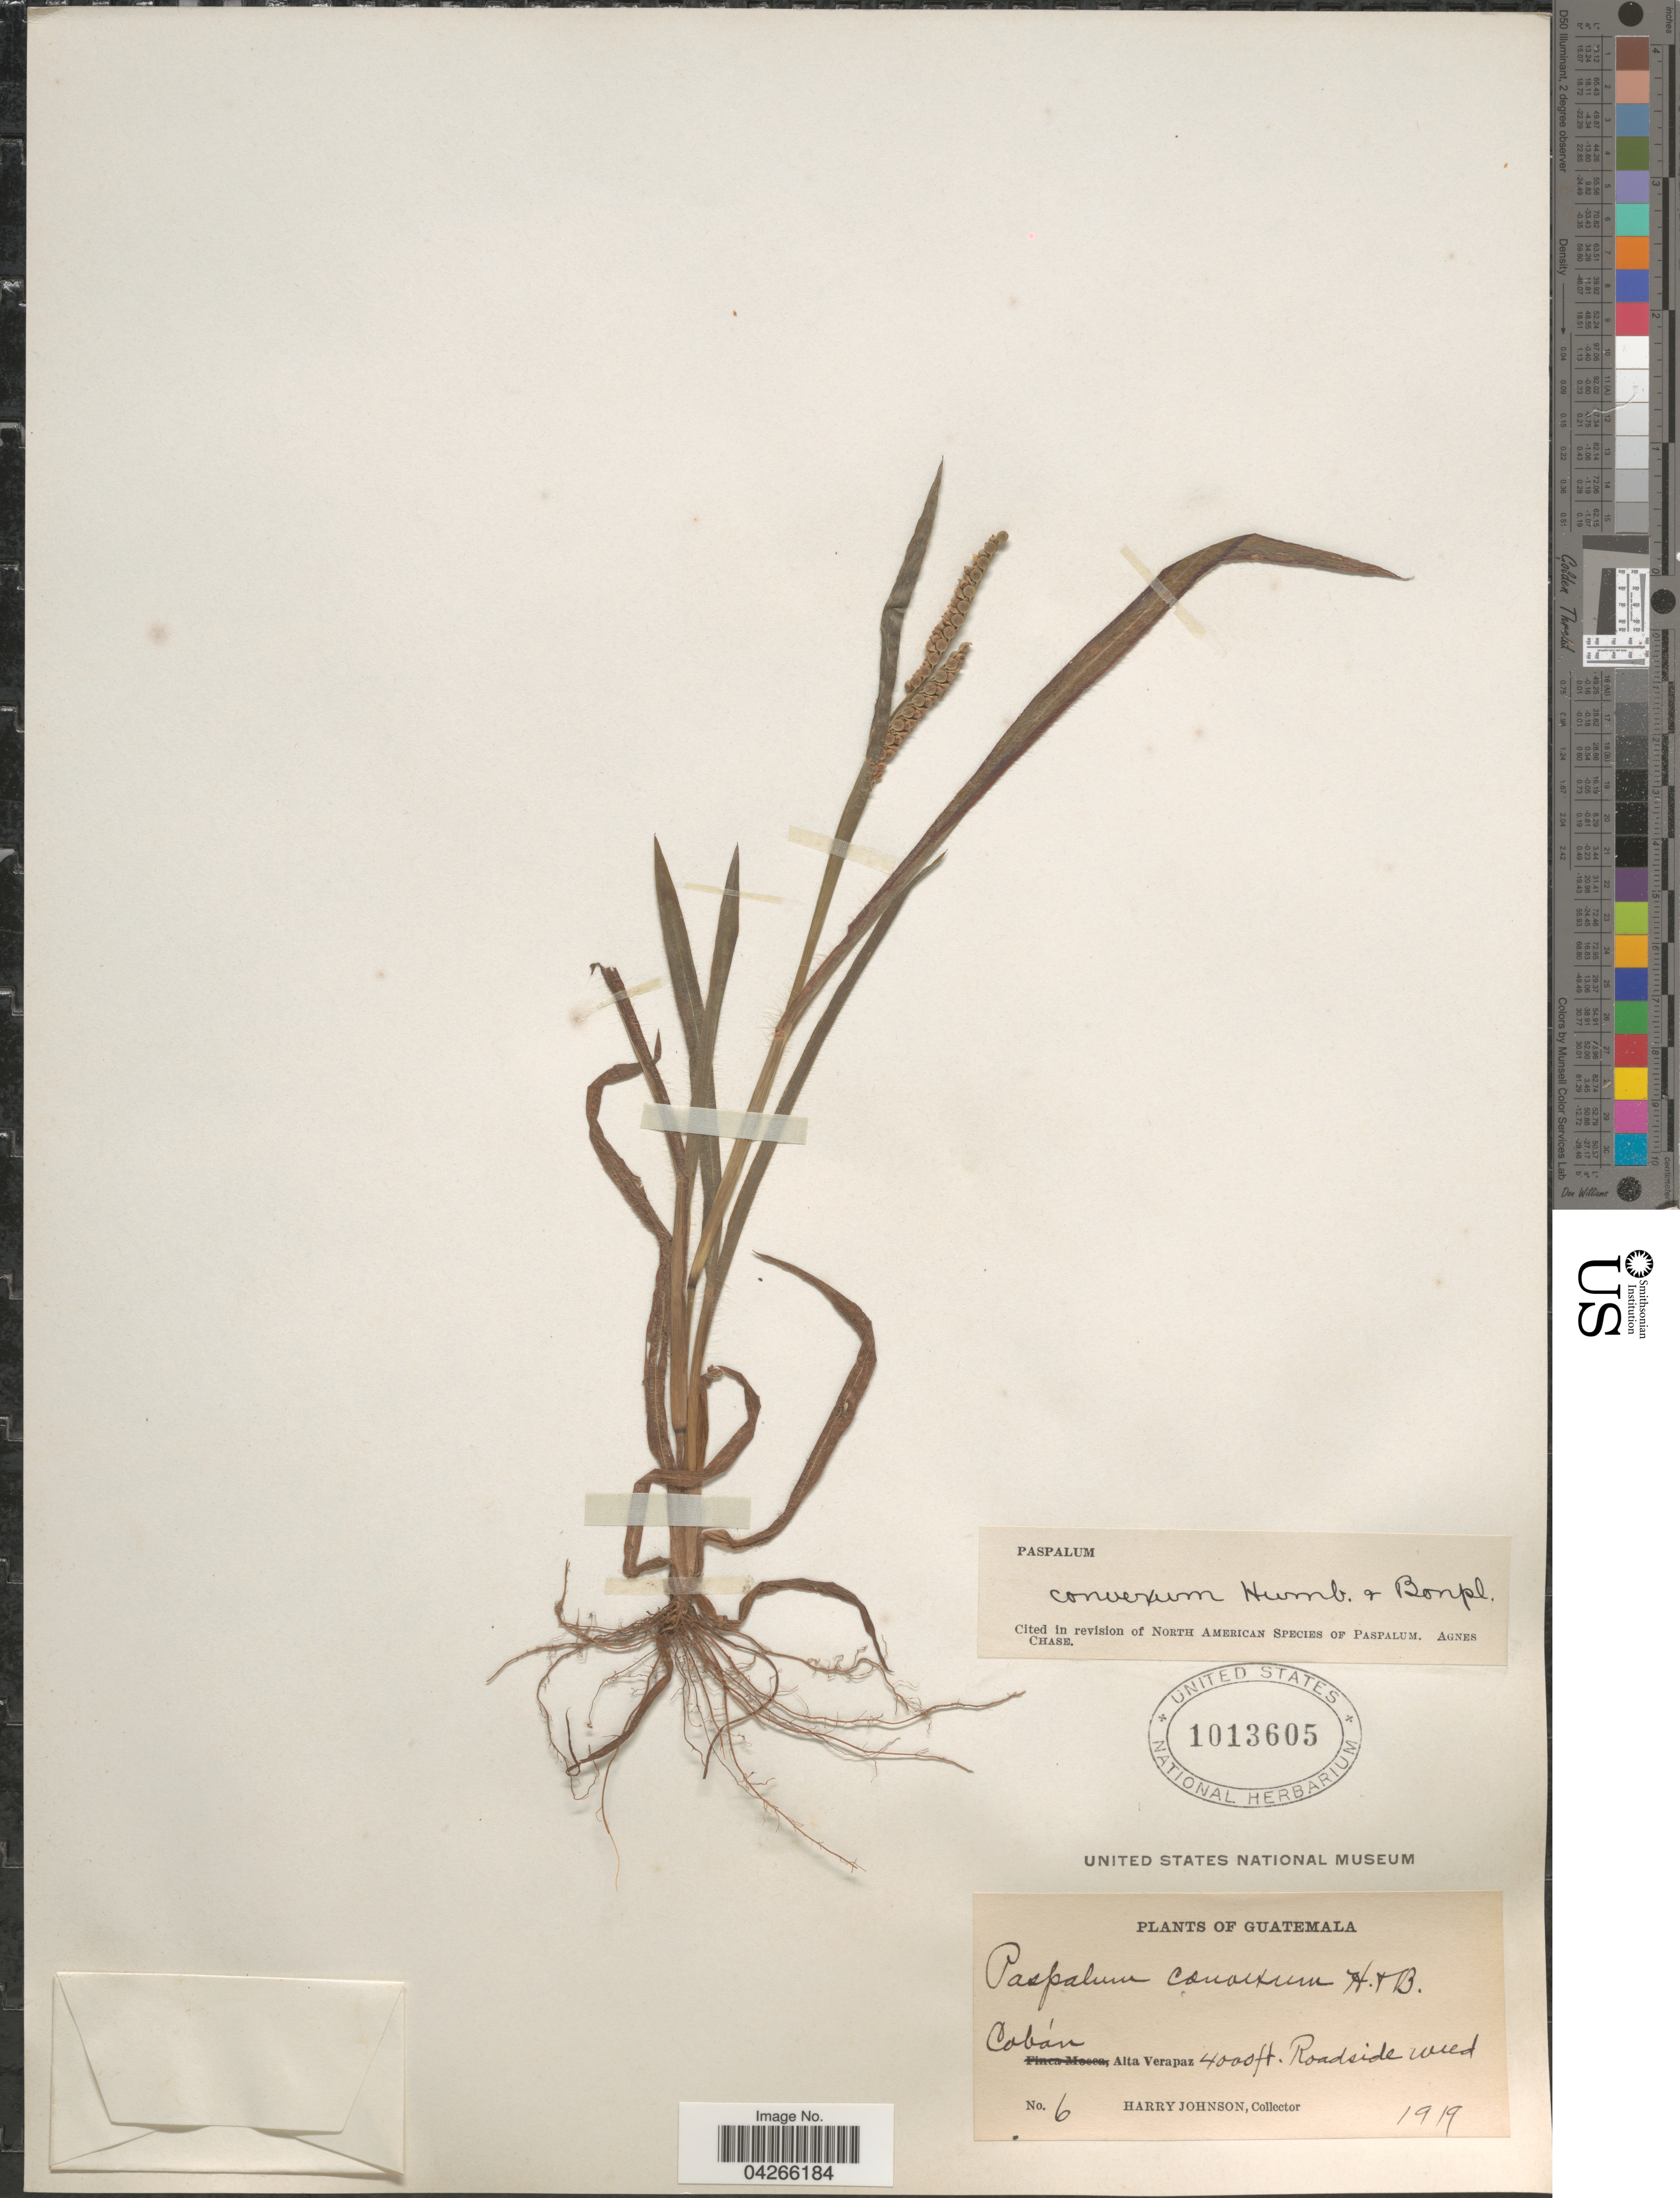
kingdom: Plantae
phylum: Tracheophyta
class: Liliopsida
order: Poales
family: Poaceae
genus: Paspalum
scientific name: Paspalum convexum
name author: Humb. & Bonpl. ex Flüggé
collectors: H. Johnson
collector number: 6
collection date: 1919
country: Guatemala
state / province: Alta Verapaz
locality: Cobán. Roadside weed.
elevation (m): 1219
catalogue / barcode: US 1013605